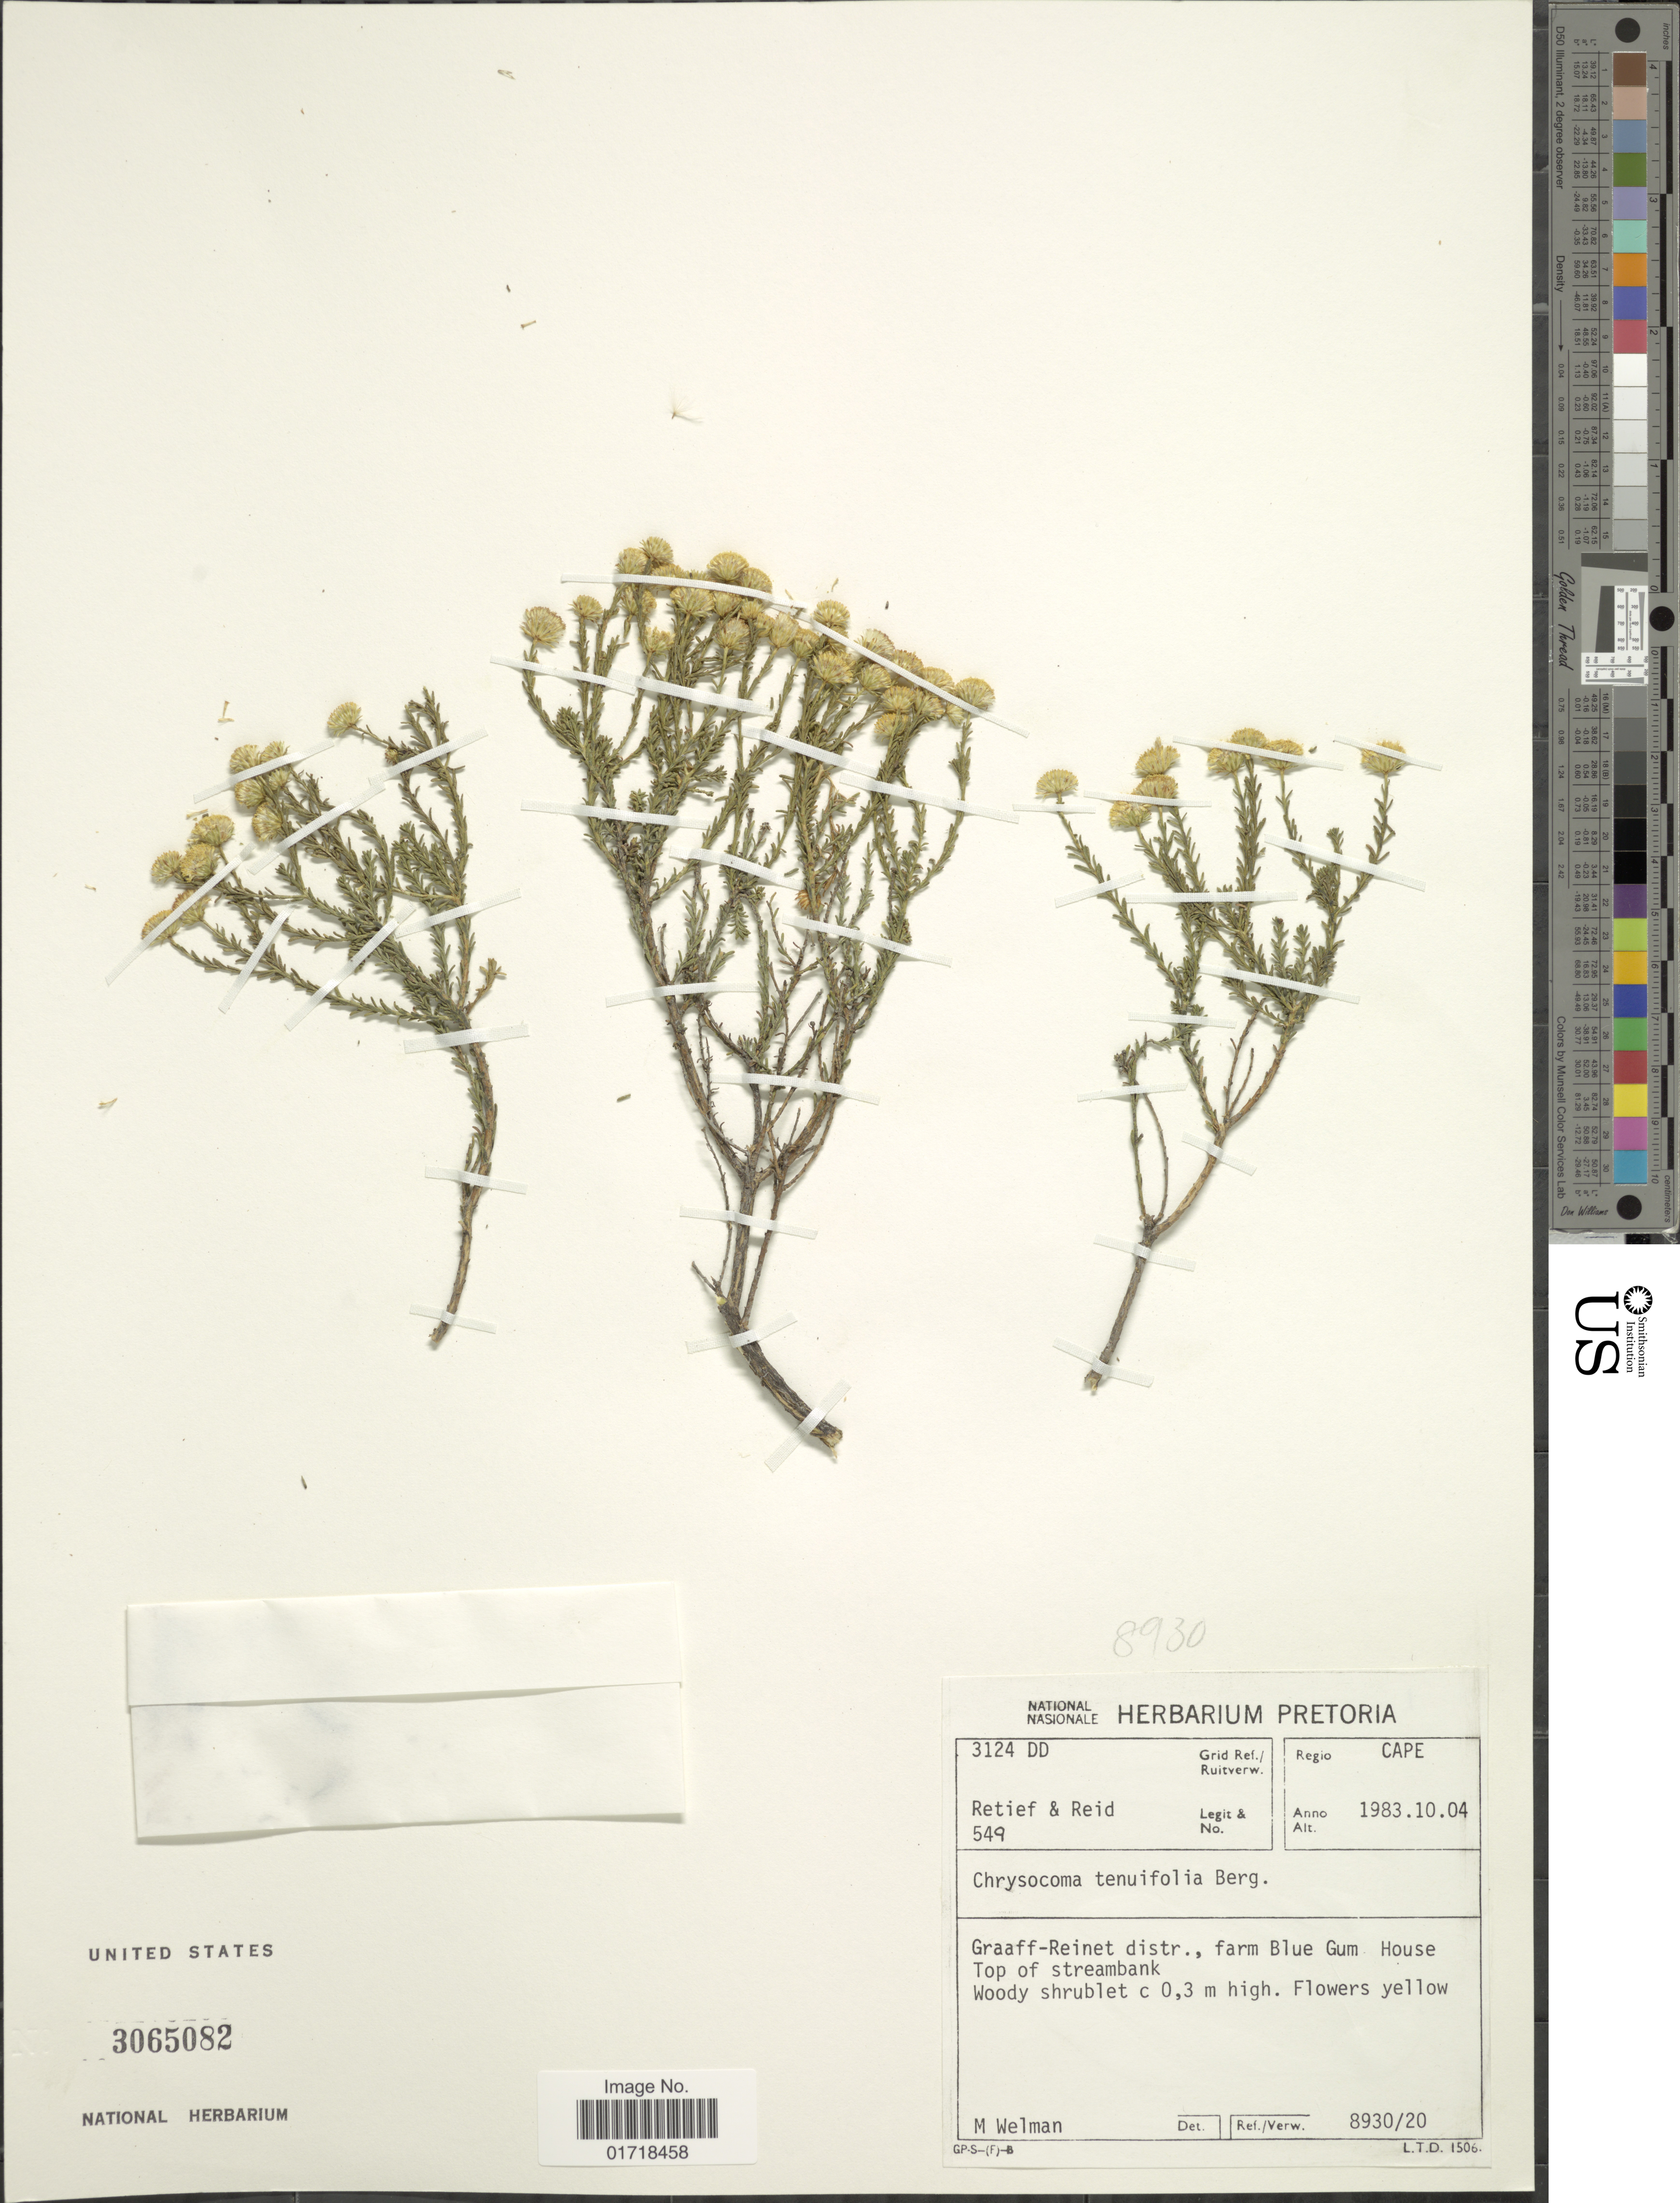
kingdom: Plantae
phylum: Tracheophyta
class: Magnoliopsida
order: Asterales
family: Asteraceae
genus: Chrysocoma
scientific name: Chrysocoma tenuifolia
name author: P.J. Bergius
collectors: E. Retief & -. Reid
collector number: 549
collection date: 1983-04-10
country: South Africa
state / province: Eastern Cape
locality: Regio Cape, Graaff - Reinet distr. , farm Blue Gum House Top of Streambank.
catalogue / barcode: US 3065082